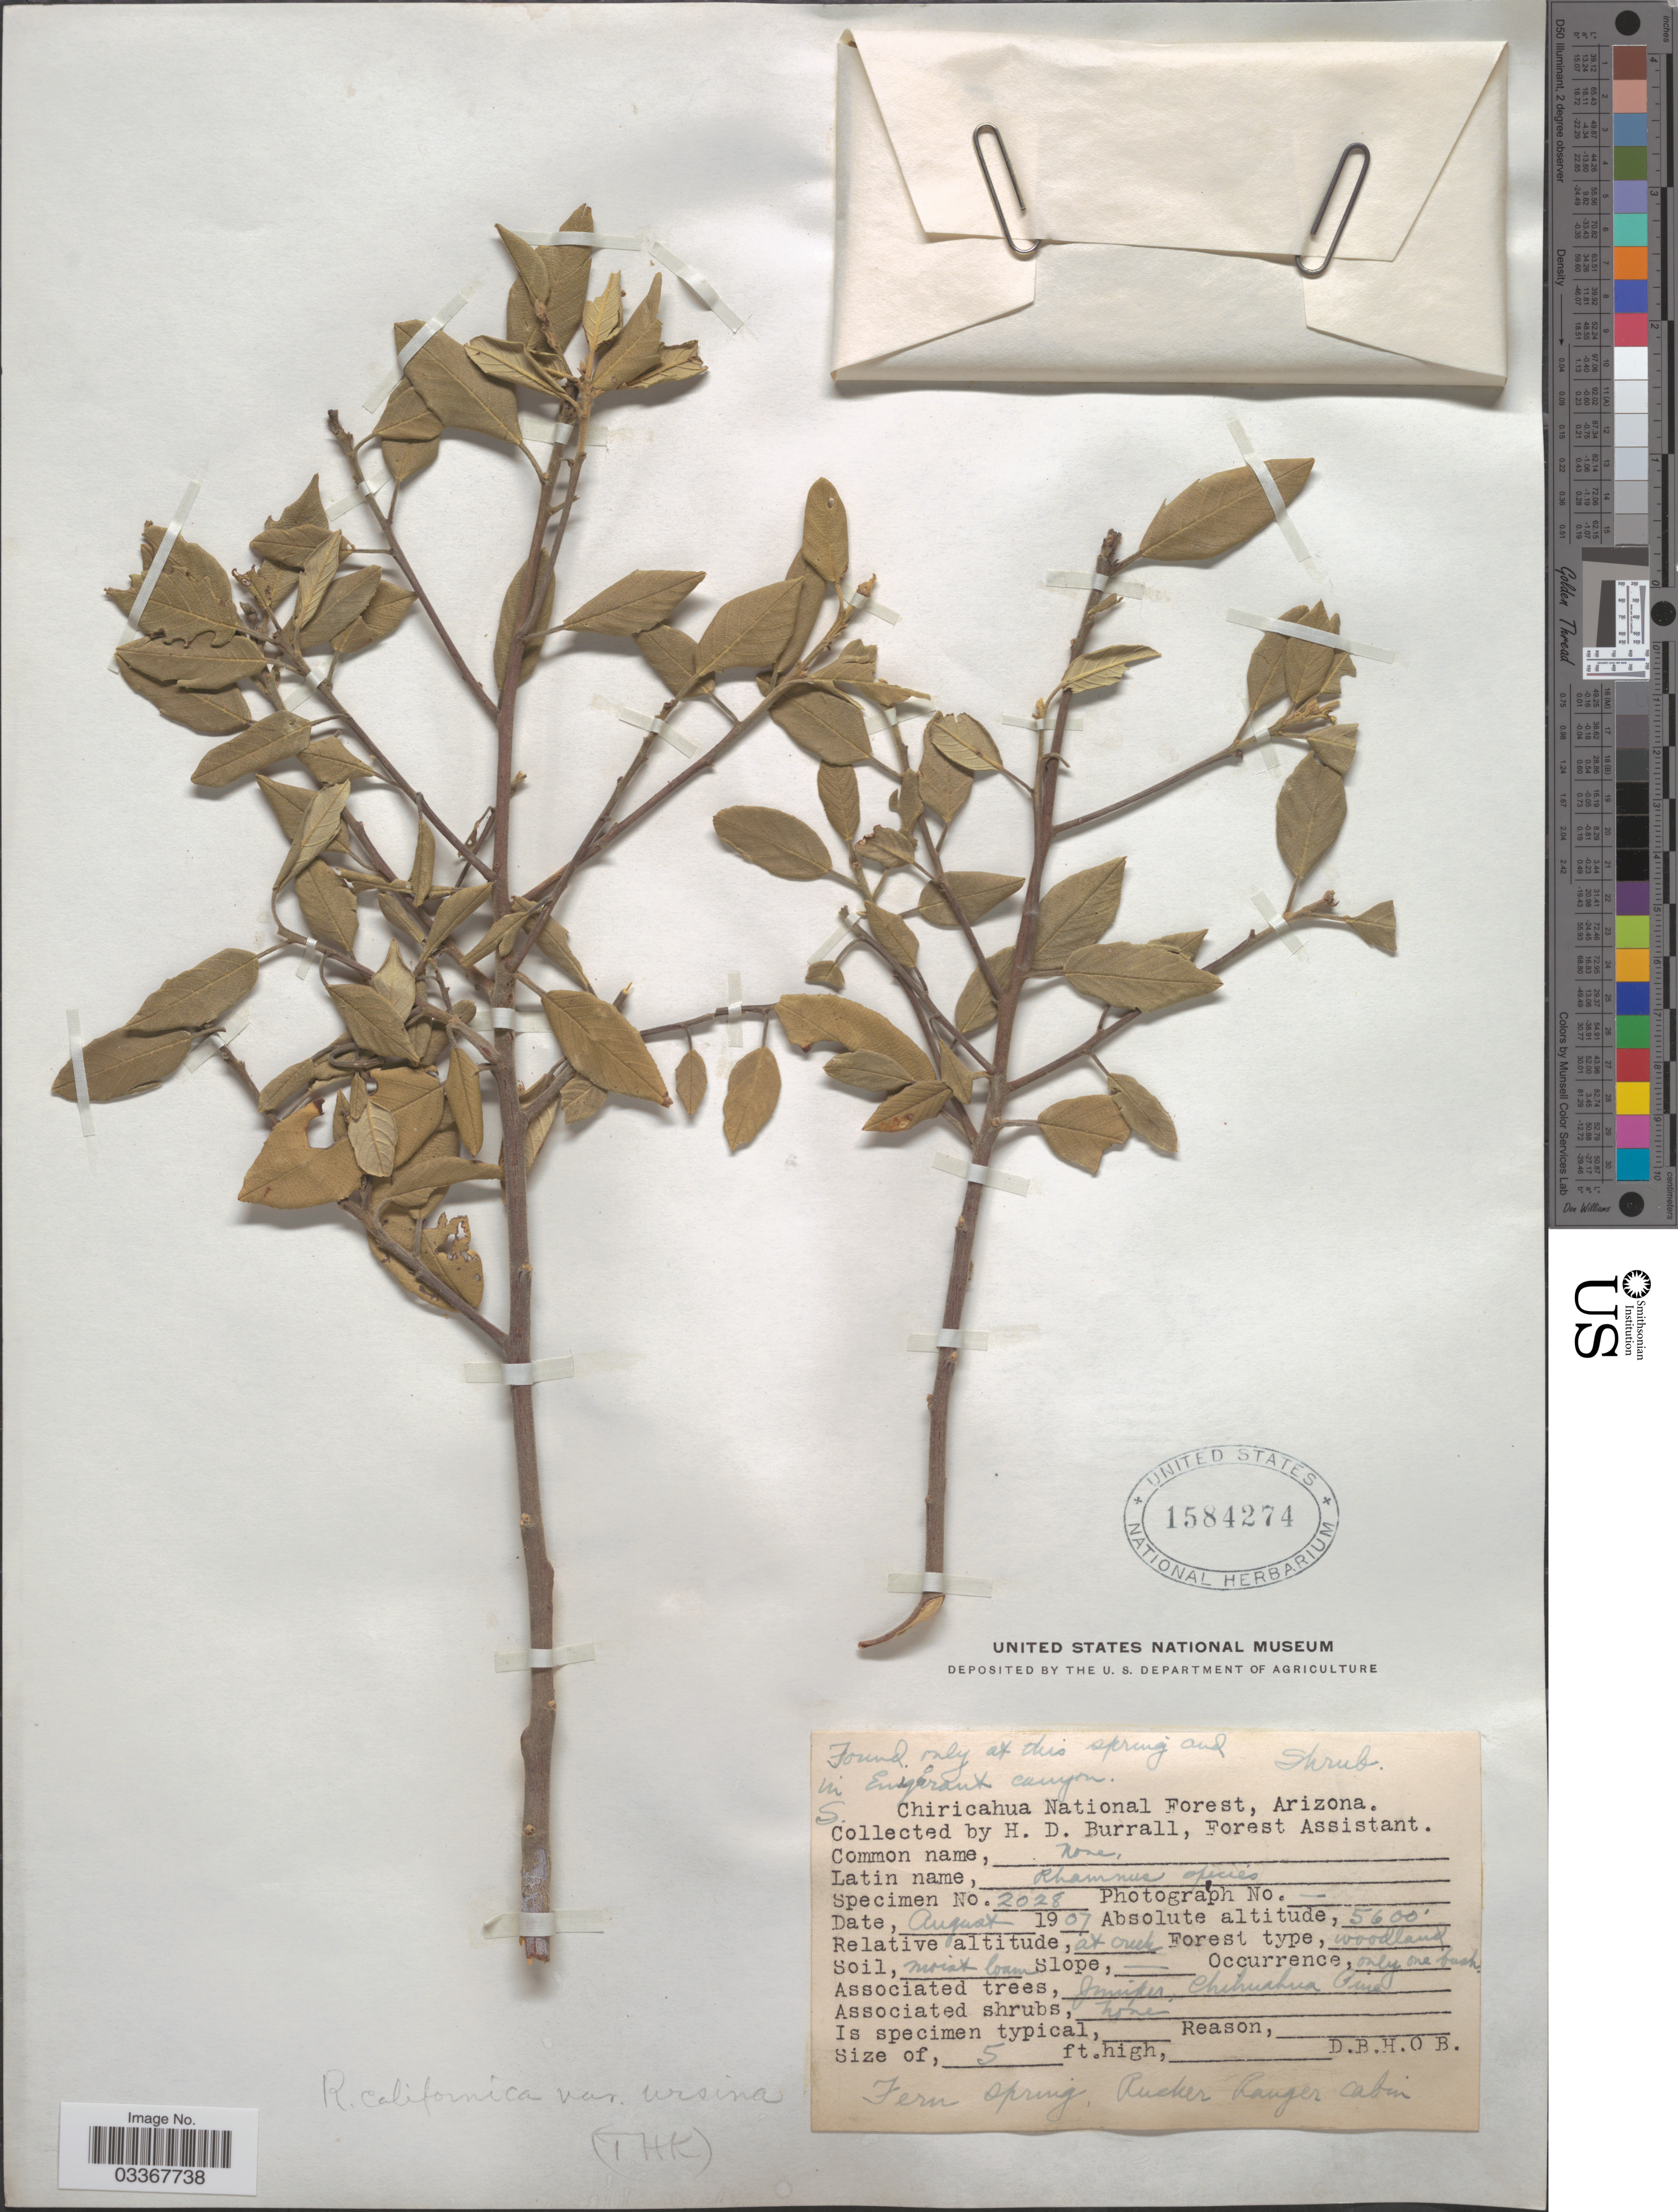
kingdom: Plantae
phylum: Tracheophyta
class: Magnoliopsida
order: Rosales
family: Rhamnaceae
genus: Frangula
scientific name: Frangula californica subsp. ursina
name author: (Greene) Kartesz & Gandhi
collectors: H. Burrall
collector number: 2028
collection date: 1907-08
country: United States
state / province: Arizona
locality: Chiricahua National Forest, Fern spring, Rucker Ranger cabin.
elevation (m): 1707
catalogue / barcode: US 1584274